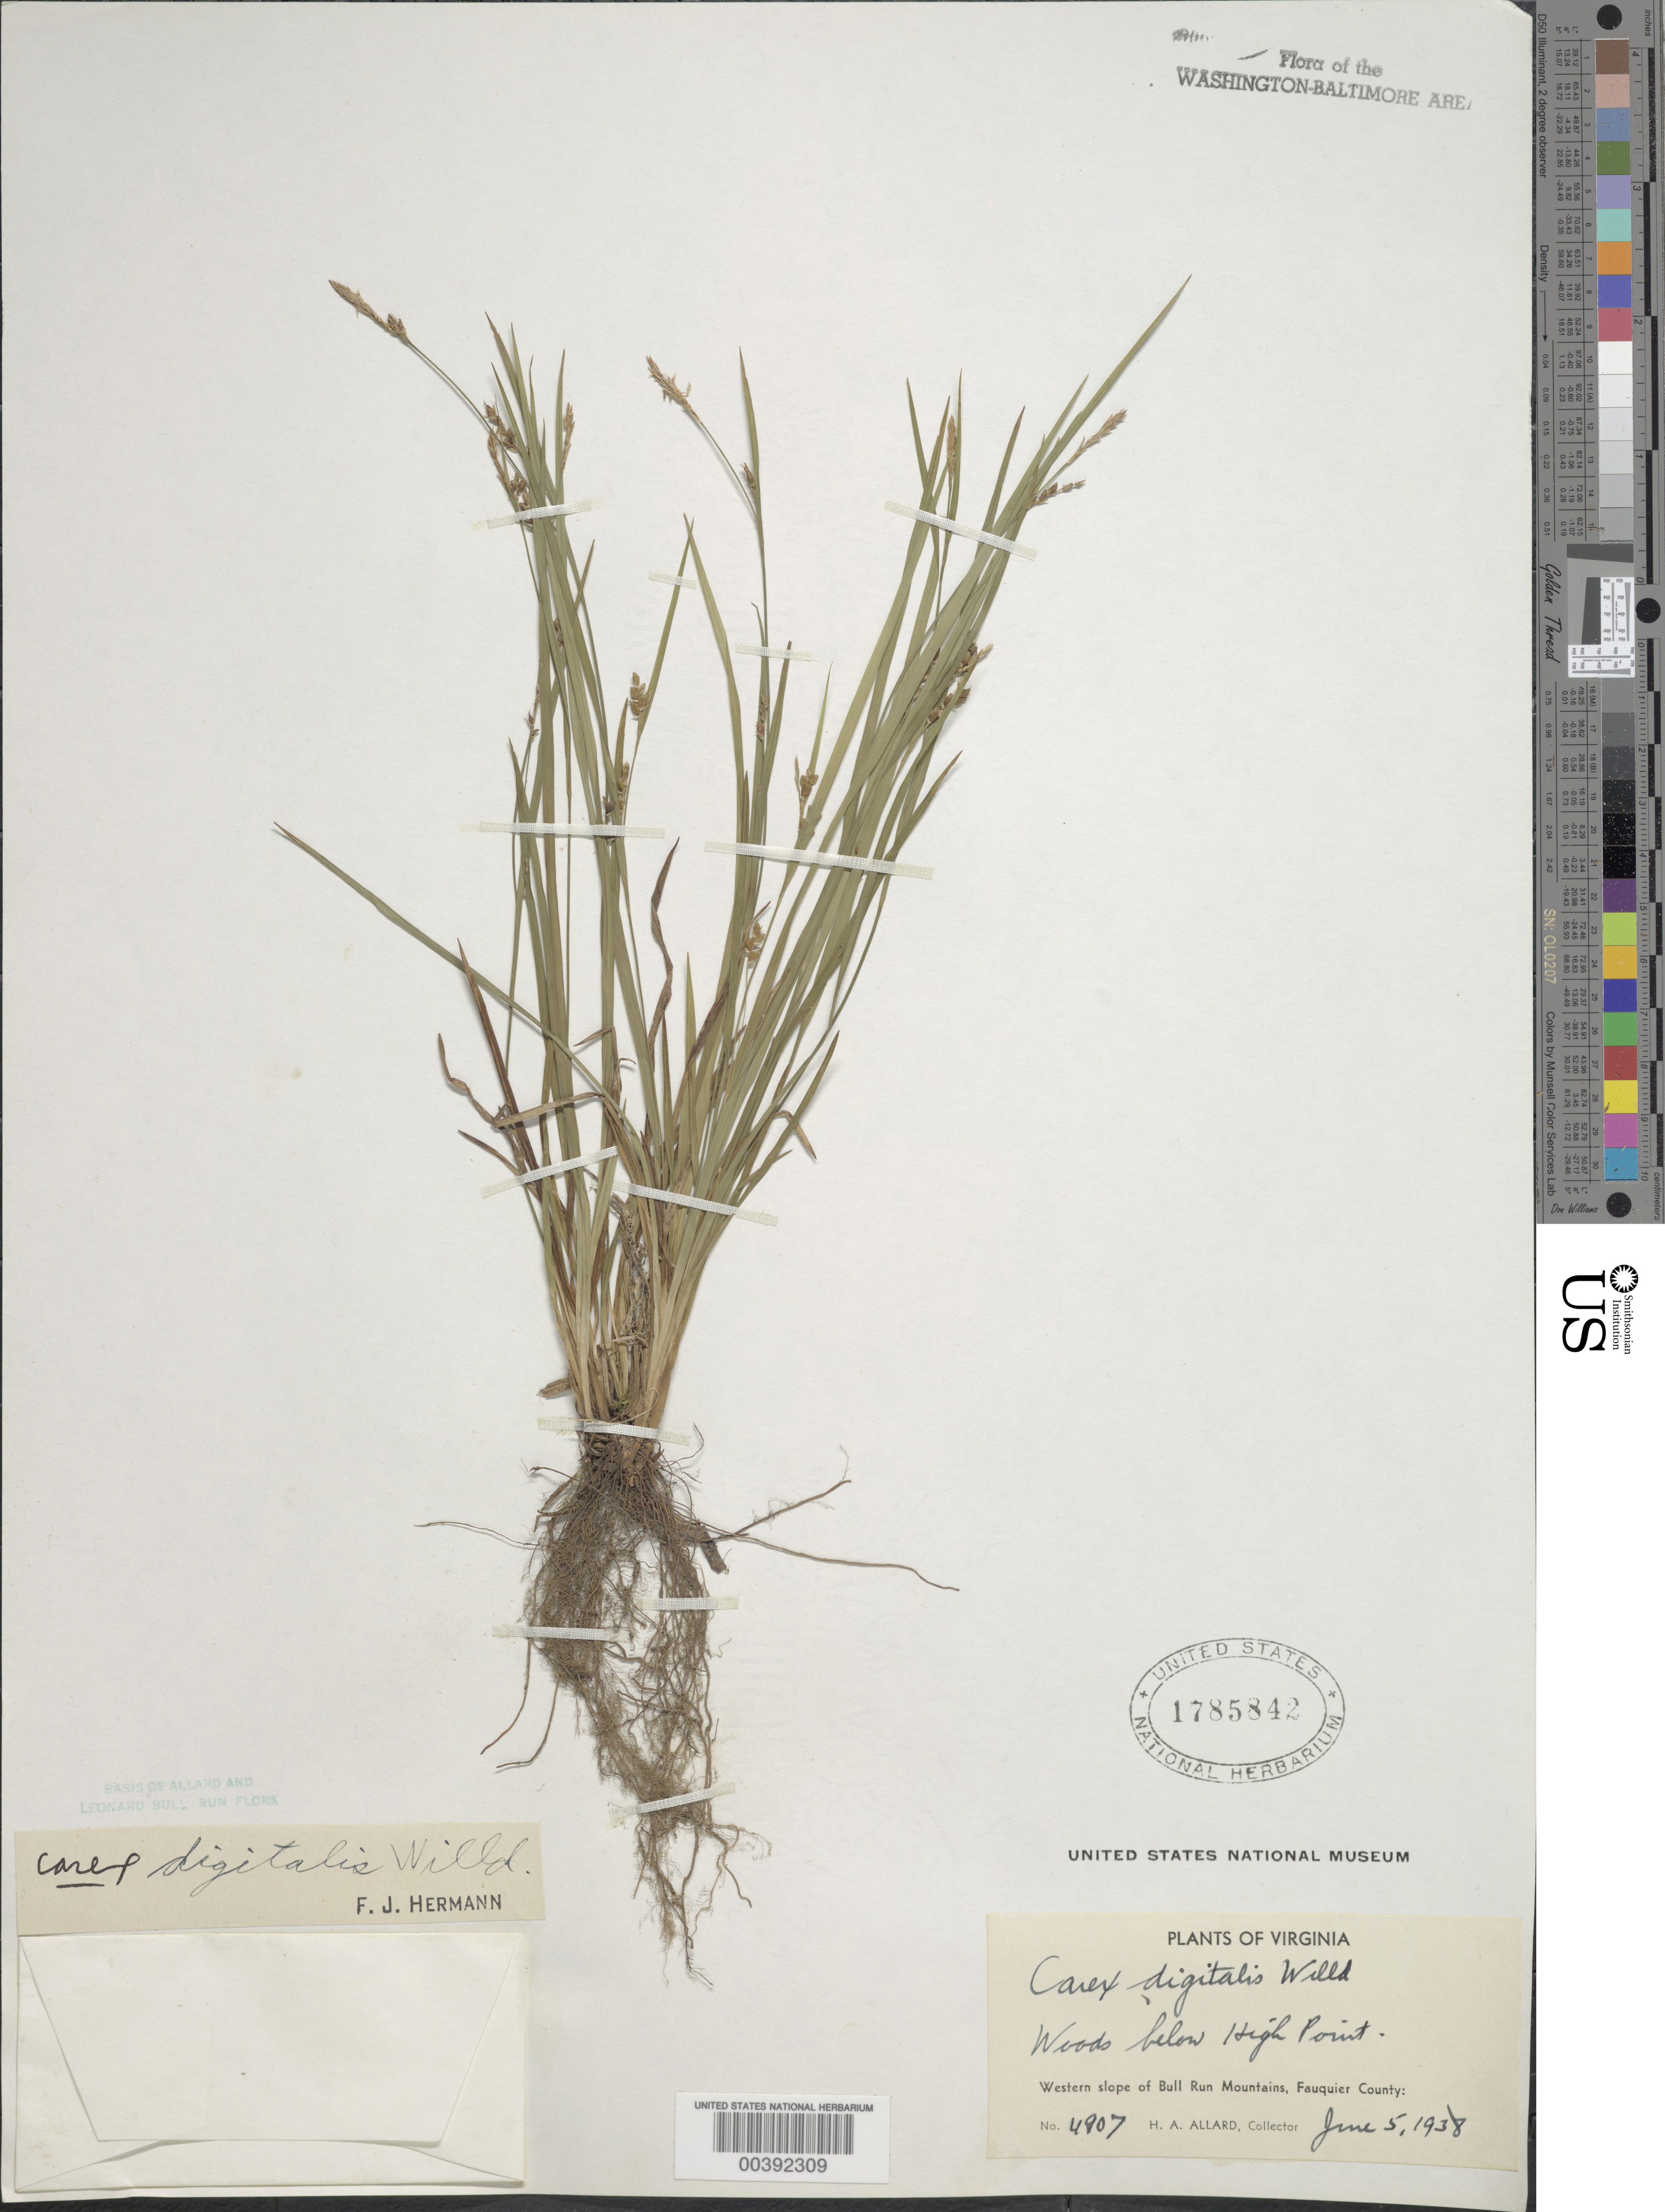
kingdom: Plantae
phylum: Tracheophyta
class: Liliopsida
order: Poales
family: Cyperaceae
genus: Carex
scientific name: Carex digitalis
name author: Willd.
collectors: H. A. Allard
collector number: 4907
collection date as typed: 05 Jun 1938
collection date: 1938-06-05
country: United States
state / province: Virginia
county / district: Fauquier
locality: Below High Point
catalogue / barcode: US 1785842